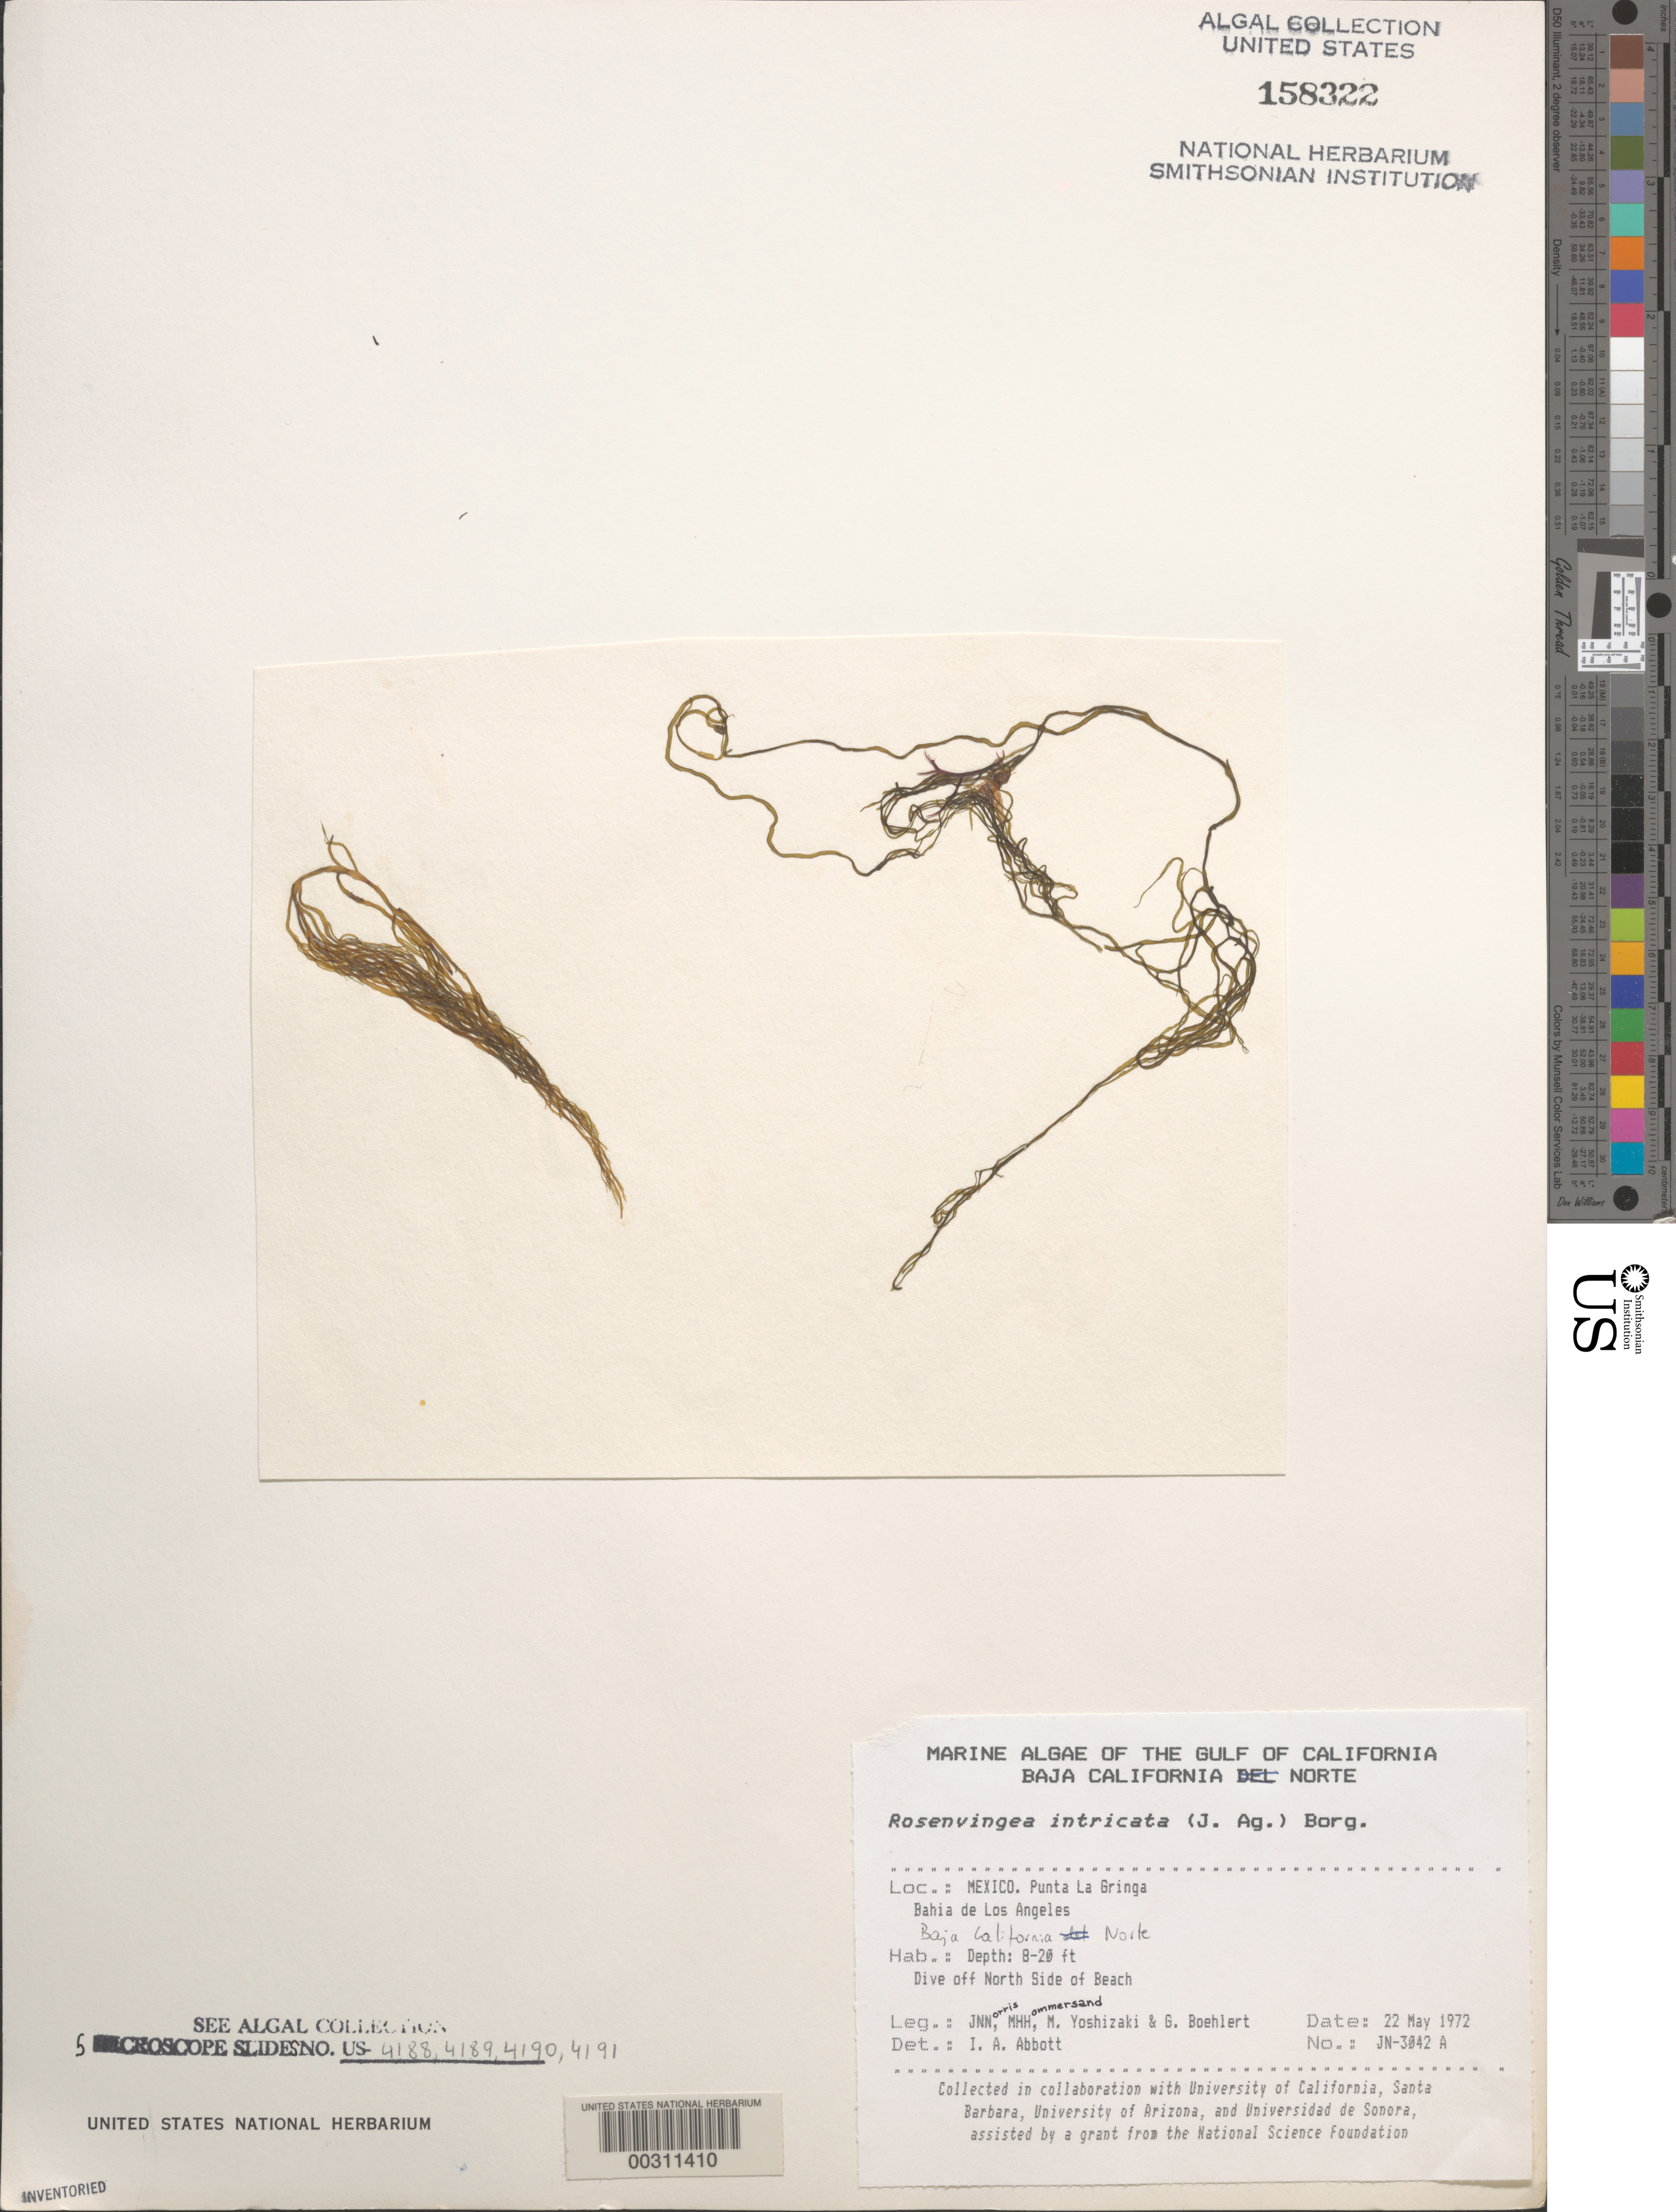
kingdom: Chromista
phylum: Ochrophyta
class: Phaeophyceae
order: Scytosiphonales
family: Scytosiphonaceae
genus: Rosenvingea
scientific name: Rosenvingea endiviifolia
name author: (Martius) M.J. Wynne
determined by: Algae name updating Project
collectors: J. N. Norris, M. H. Hommersand, M. Yoshizaki & G. Boehlert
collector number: JN-3042a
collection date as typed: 22 May 1972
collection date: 1972-05-22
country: Mexico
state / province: Baja California Norte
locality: Punta La Gringa, Bahia de los Angeles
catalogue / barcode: US 158322